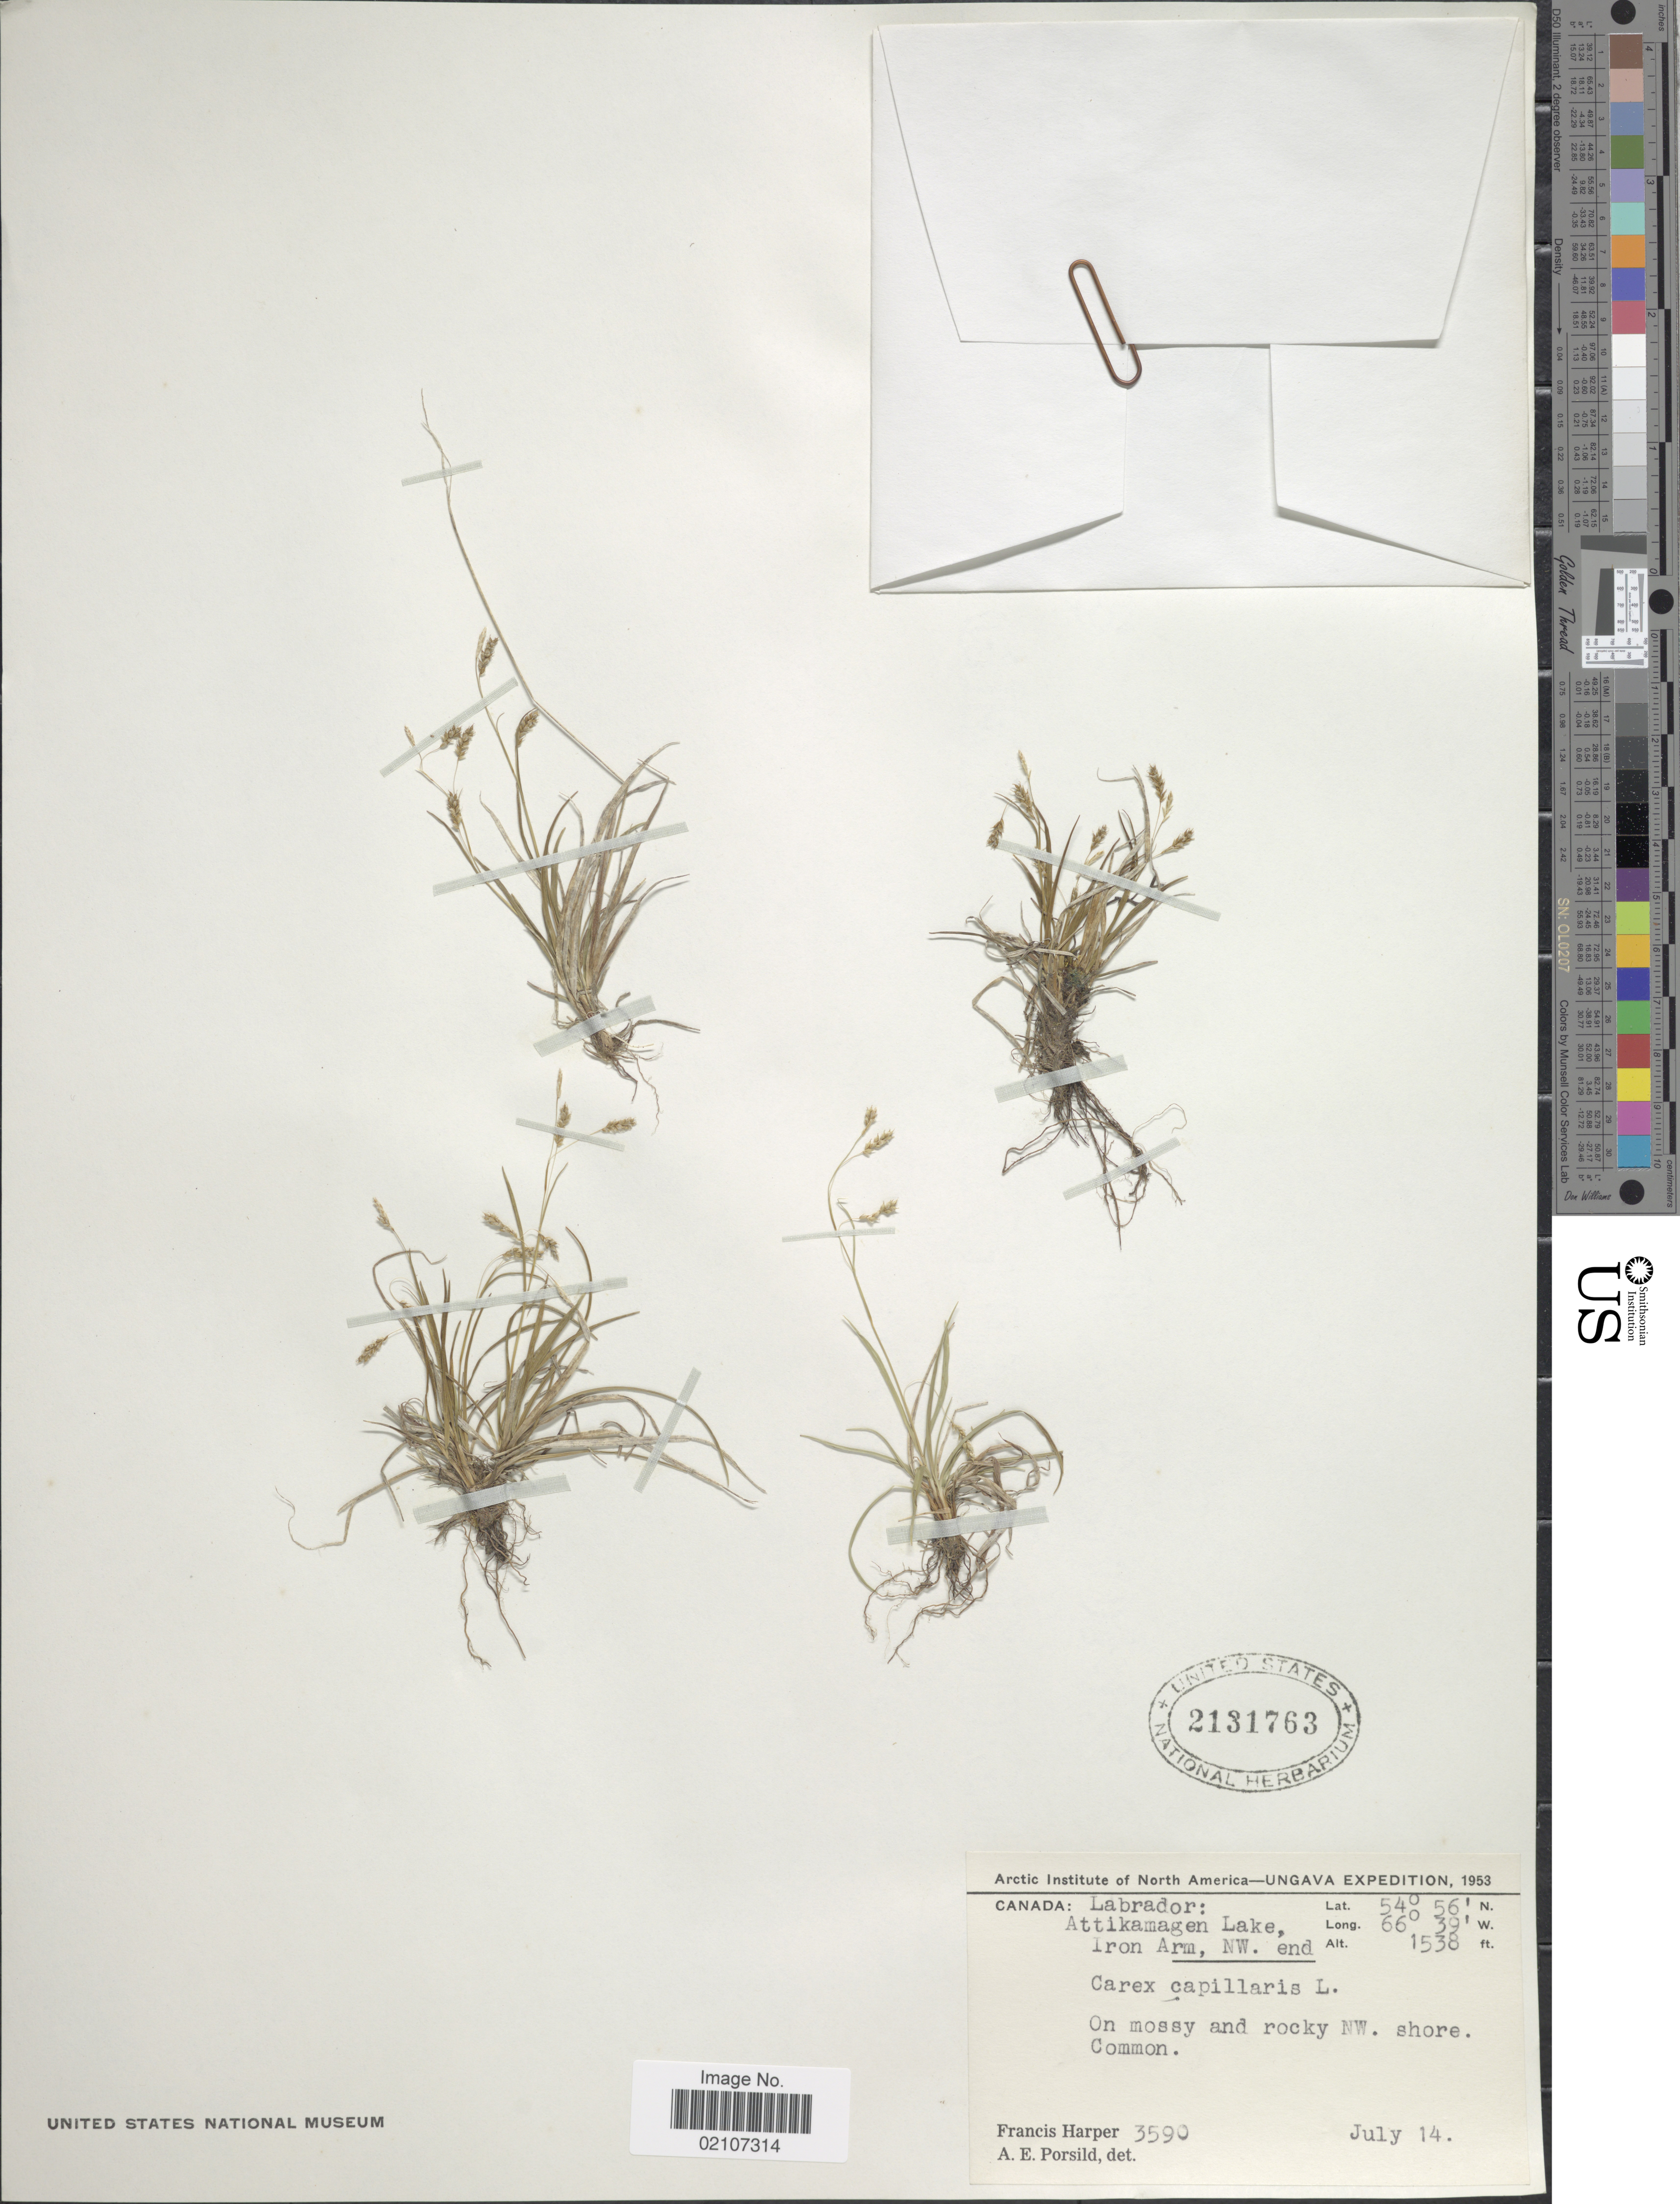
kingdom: Plantae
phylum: Tracheophyta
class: Liliopsida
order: Poales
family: Cyperaceae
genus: Carex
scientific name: Carex capillaris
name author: L.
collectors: F. Harper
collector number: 3590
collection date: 1953-07-14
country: Canada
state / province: Newfoundland and Labrador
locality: Ungava. Labrador: Attikamagen Lake, Iron Arm, NW. end. On mossy and rocky NW. shore.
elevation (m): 469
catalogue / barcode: US 2131763